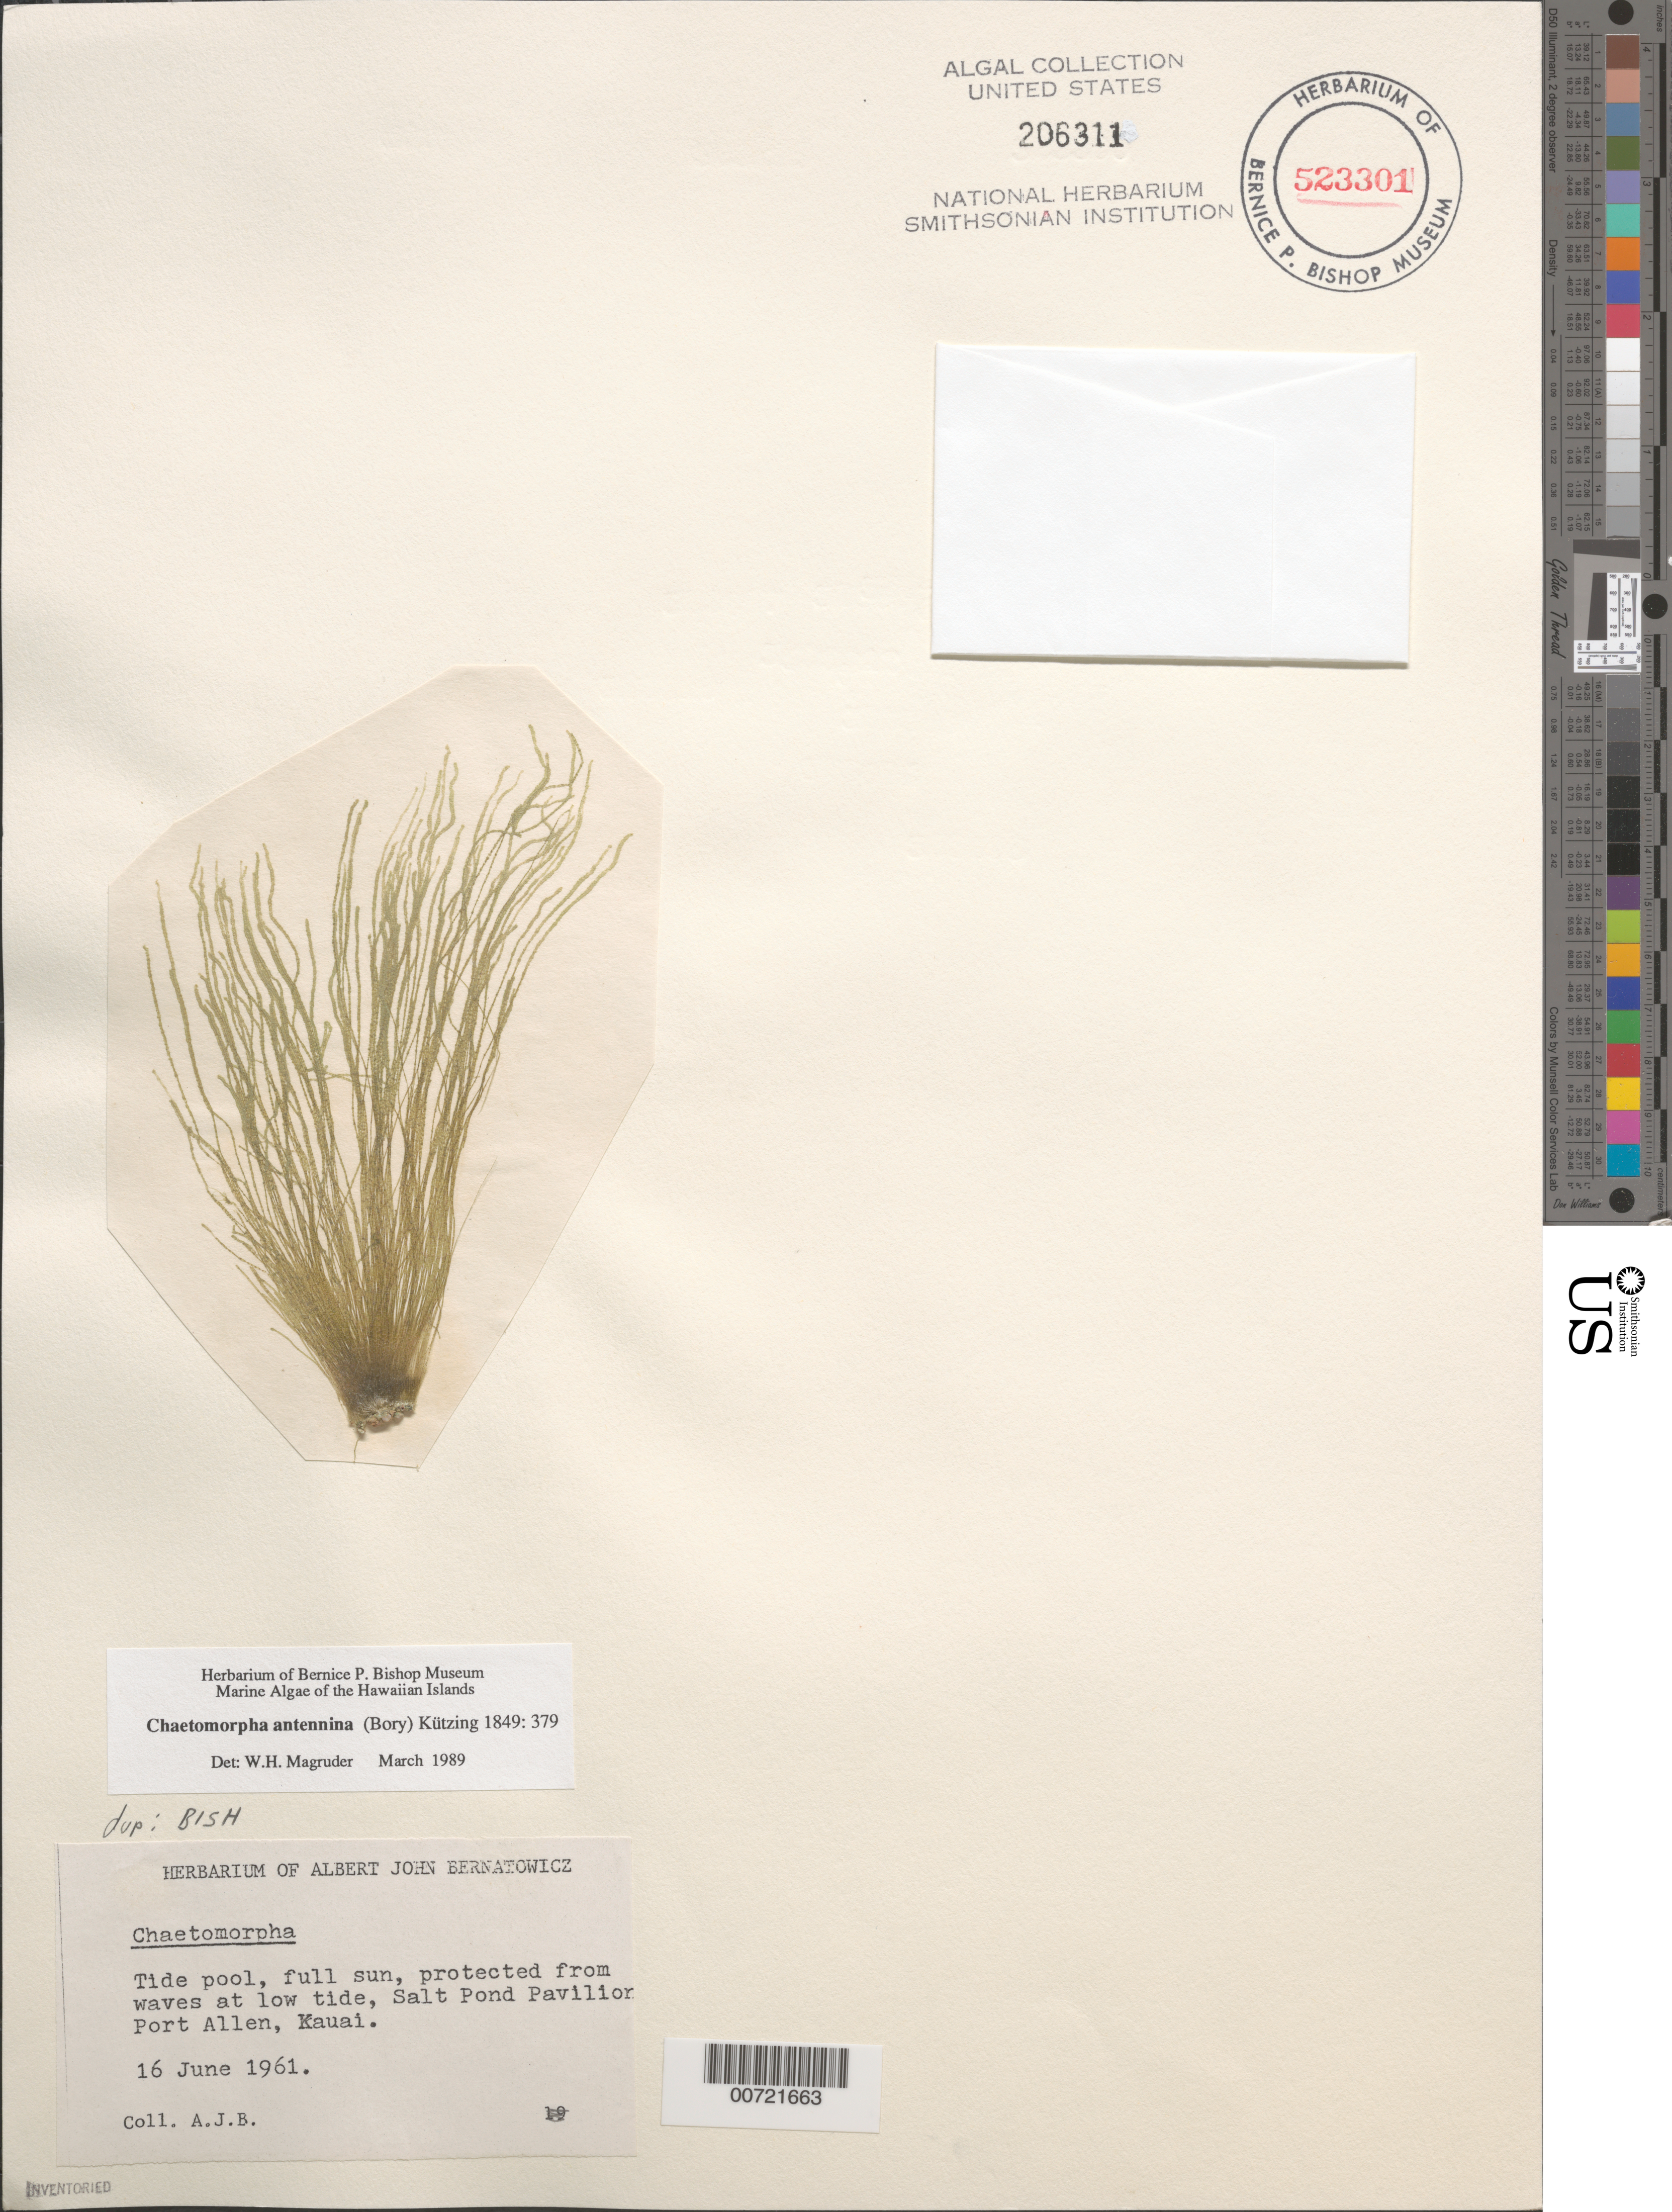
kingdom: Plantae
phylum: Chlorophyta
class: Ulvophyceae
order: Cladophorales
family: Cladophoraceae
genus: Chaetomorpha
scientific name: Chaetomorpha antennina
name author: (Bory) Kütz.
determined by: Magruder, W. H.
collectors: A. Bernatowicz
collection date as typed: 16 Jun 1961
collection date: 1961-06-16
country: United States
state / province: Hawaii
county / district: Kauai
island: Kaua'i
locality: Port Allen, Salt Pond Pavillion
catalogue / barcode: US 206311